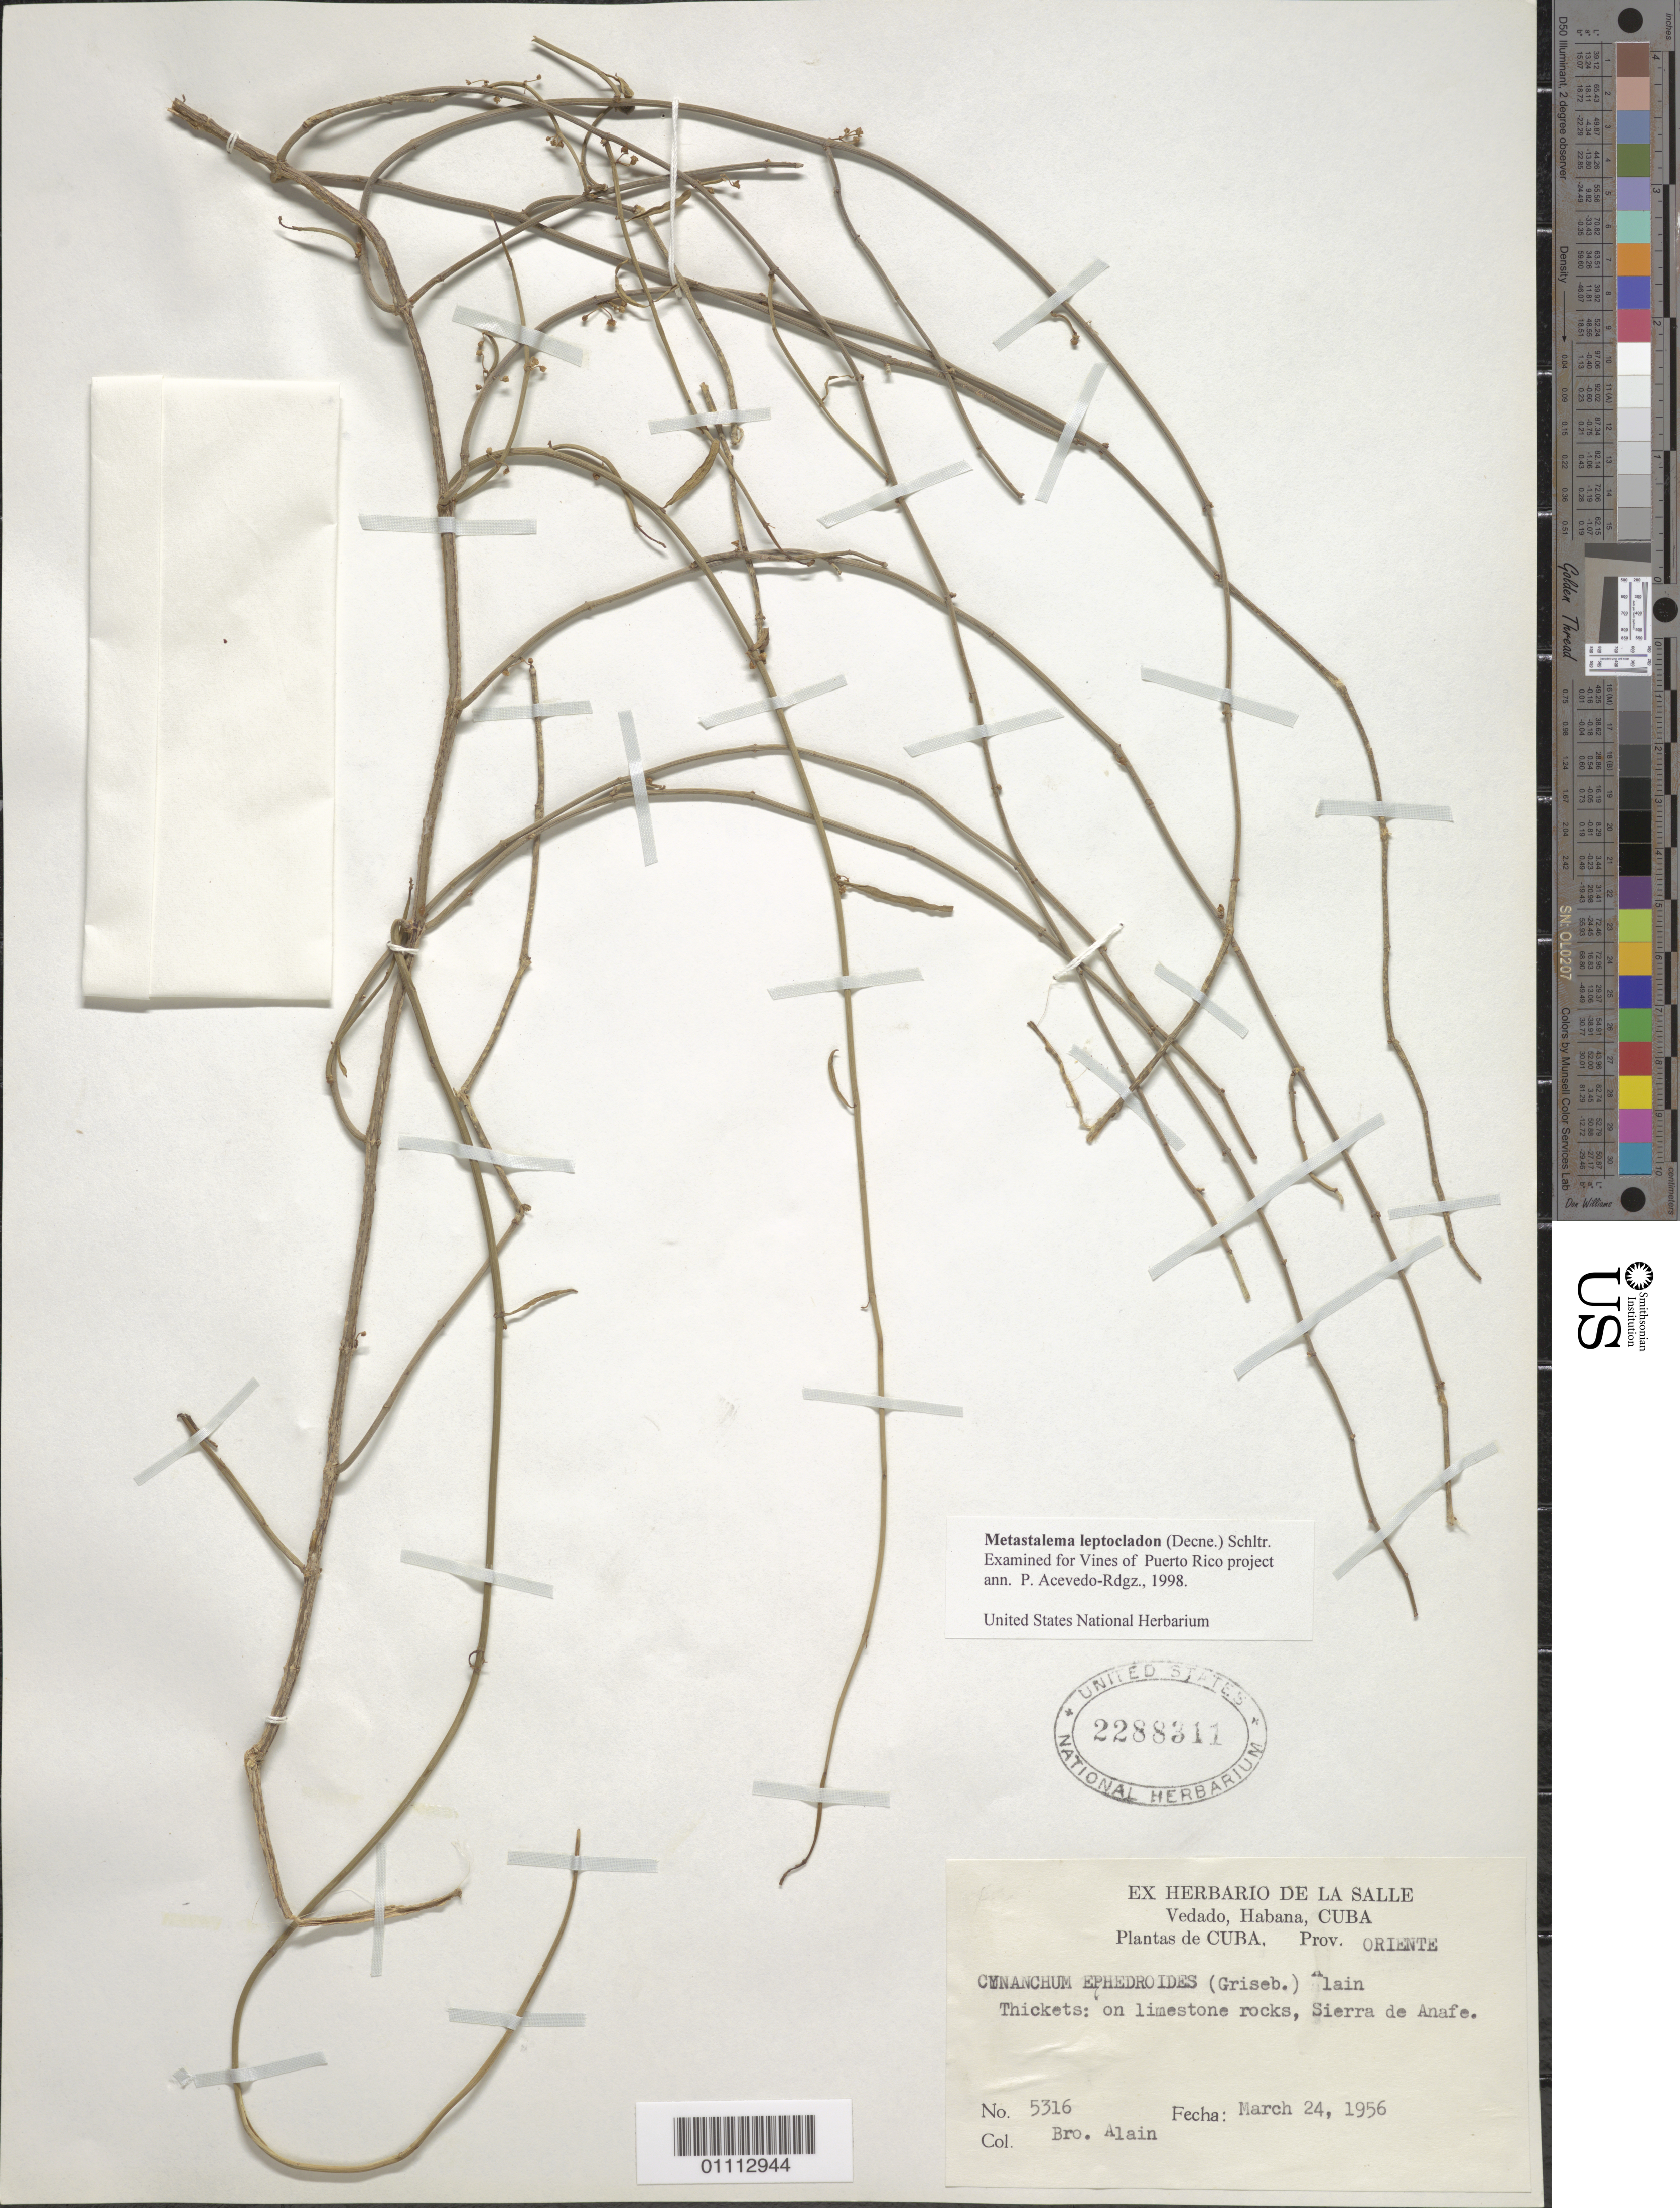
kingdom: Plantae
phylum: Tracheophyta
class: Magnoliopsida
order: Gentianales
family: Apocynaceae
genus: Metastelma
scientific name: Metastelma leptocladum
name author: (Decne.) Schltr.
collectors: A. H. Liogier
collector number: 5316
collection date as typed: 24 Mar 1956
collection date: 1956-03-24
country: Cuba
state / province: Oriente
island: Cuba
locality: Thickets: on limestone rocks, Sierra de Anafe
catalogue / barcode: US 2288311